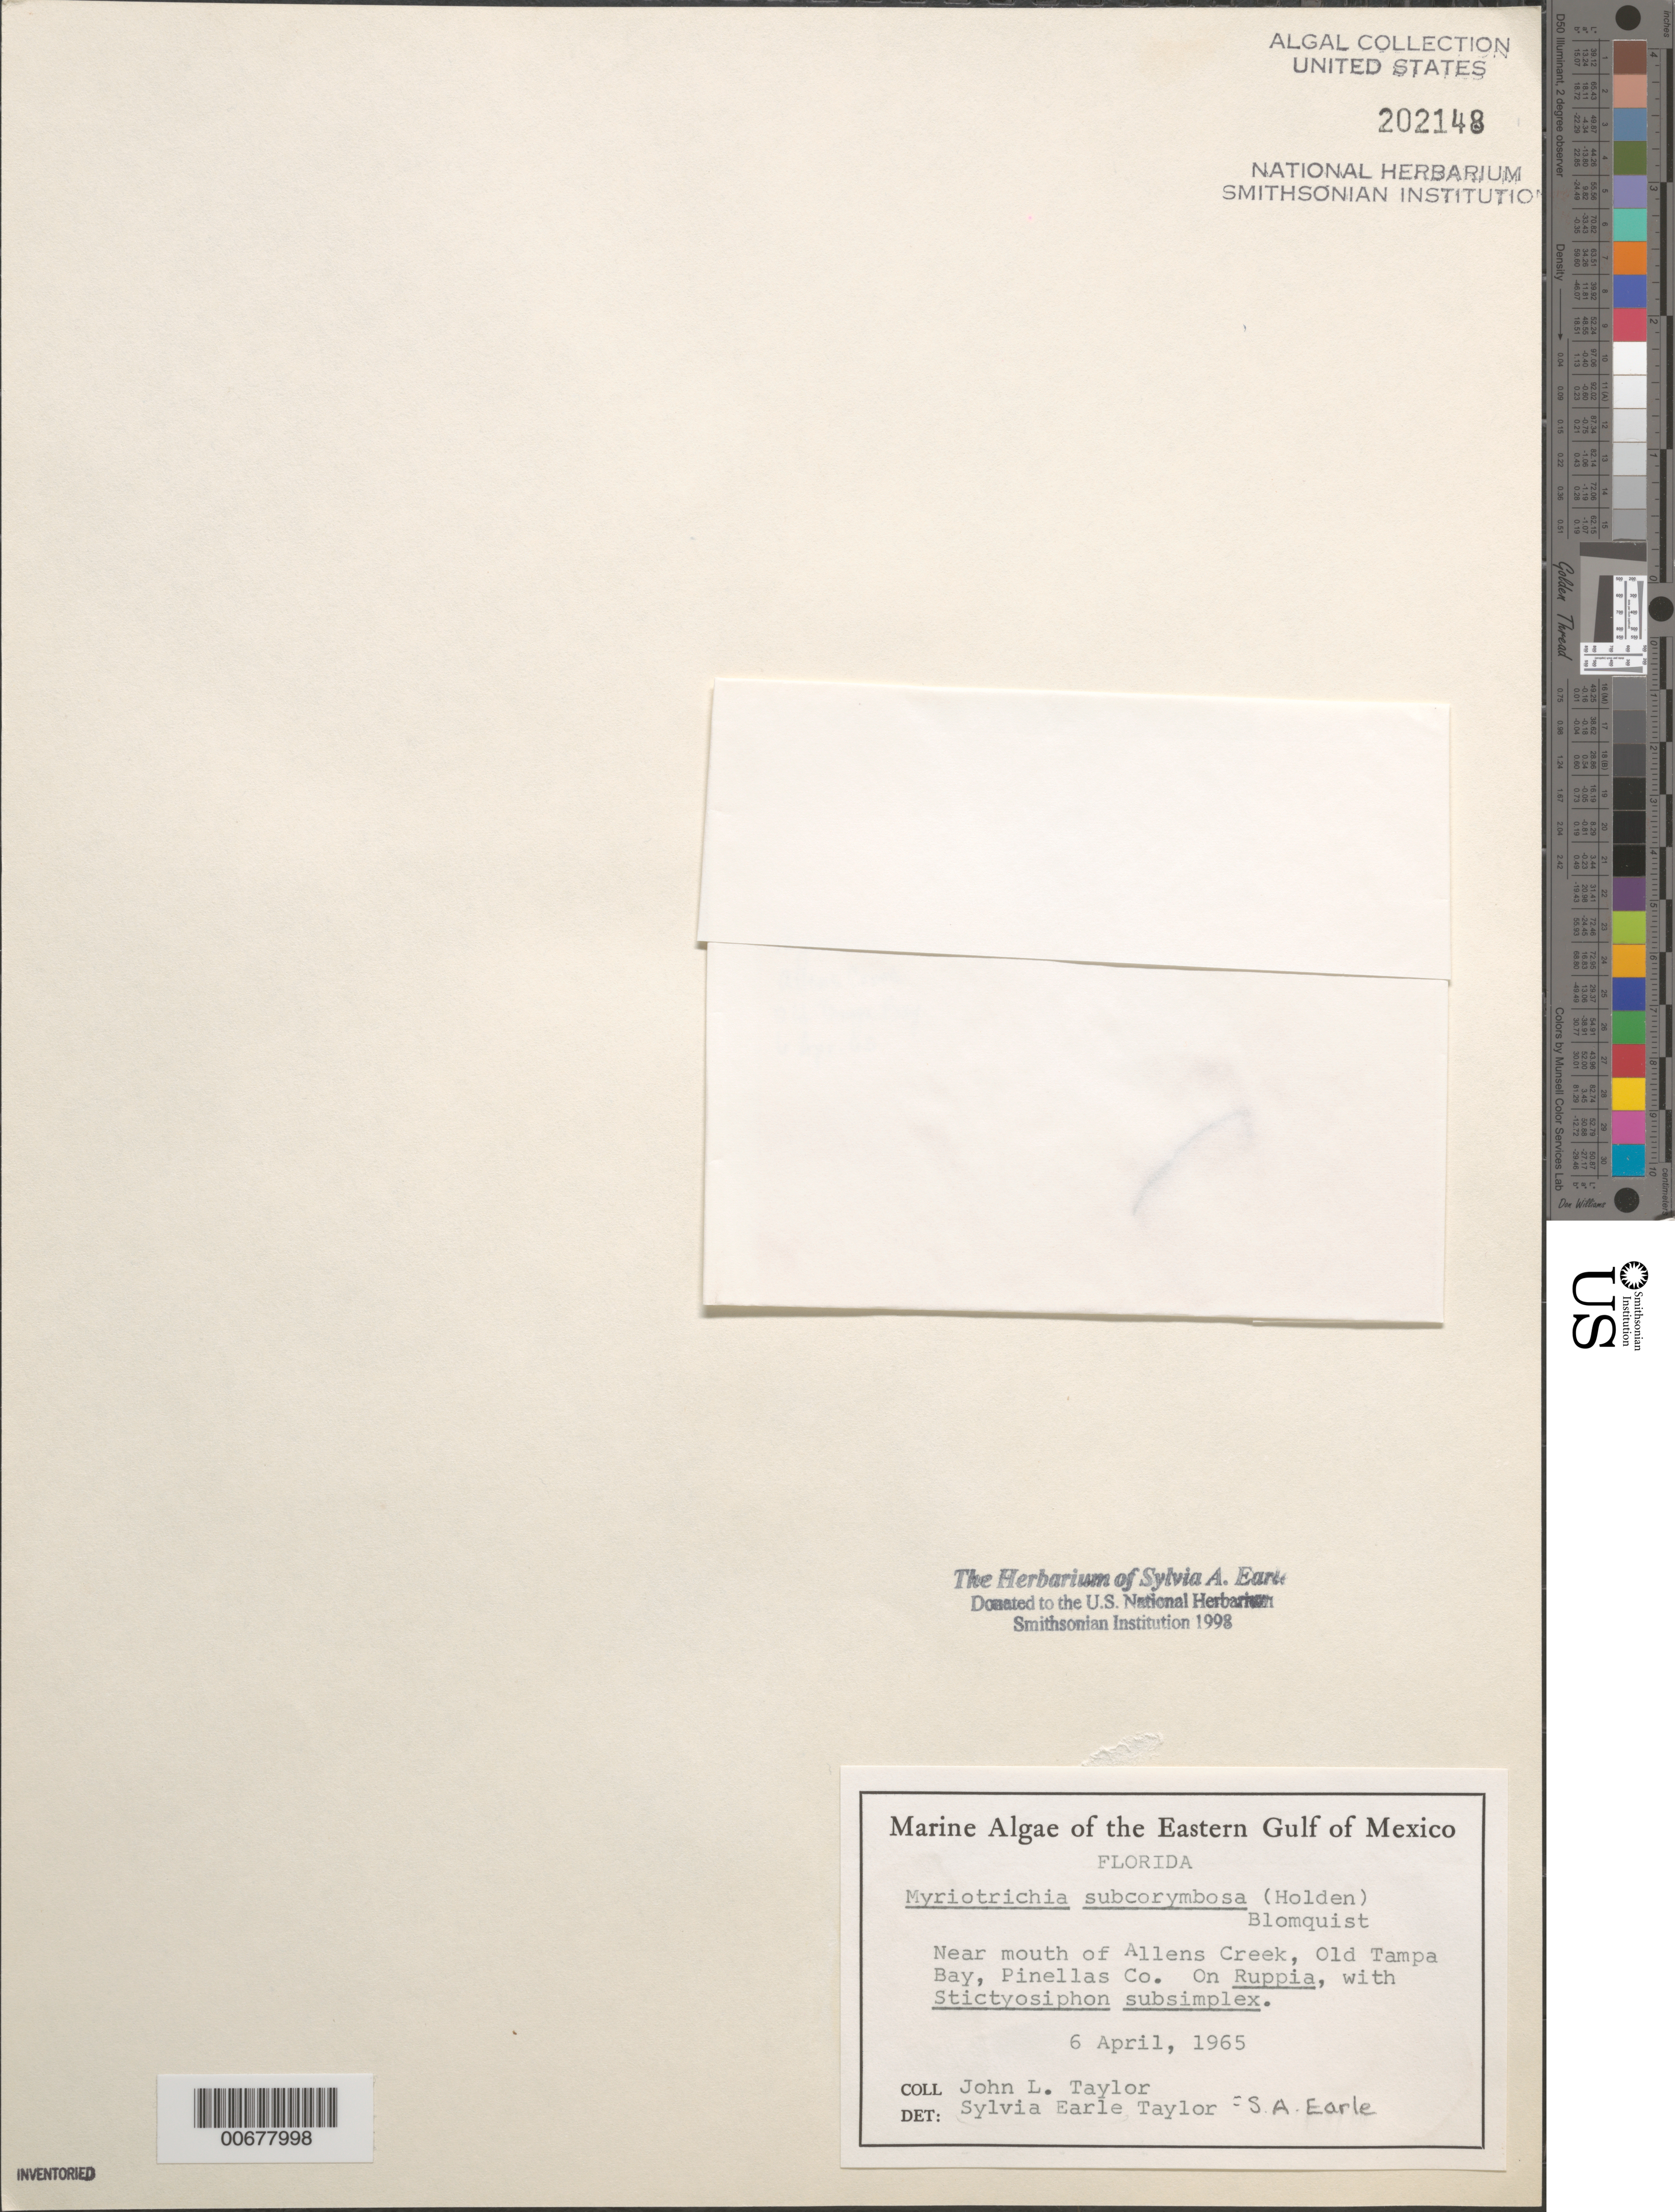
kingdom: Chromista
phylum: Ochrophyta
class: Phaeophyceae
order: Ectocarpales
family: Chordariaceae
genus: Hummia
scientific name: Hummia onusta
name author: (Kütz.) J. Fiore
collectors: J. L. Taylor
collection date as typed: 06 Apr 1965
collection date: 1965-04-06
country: United States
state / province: Florida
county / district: Pinellas County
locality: Old Tampa Bay, near Allens Creek mouth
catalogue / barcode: US 202148